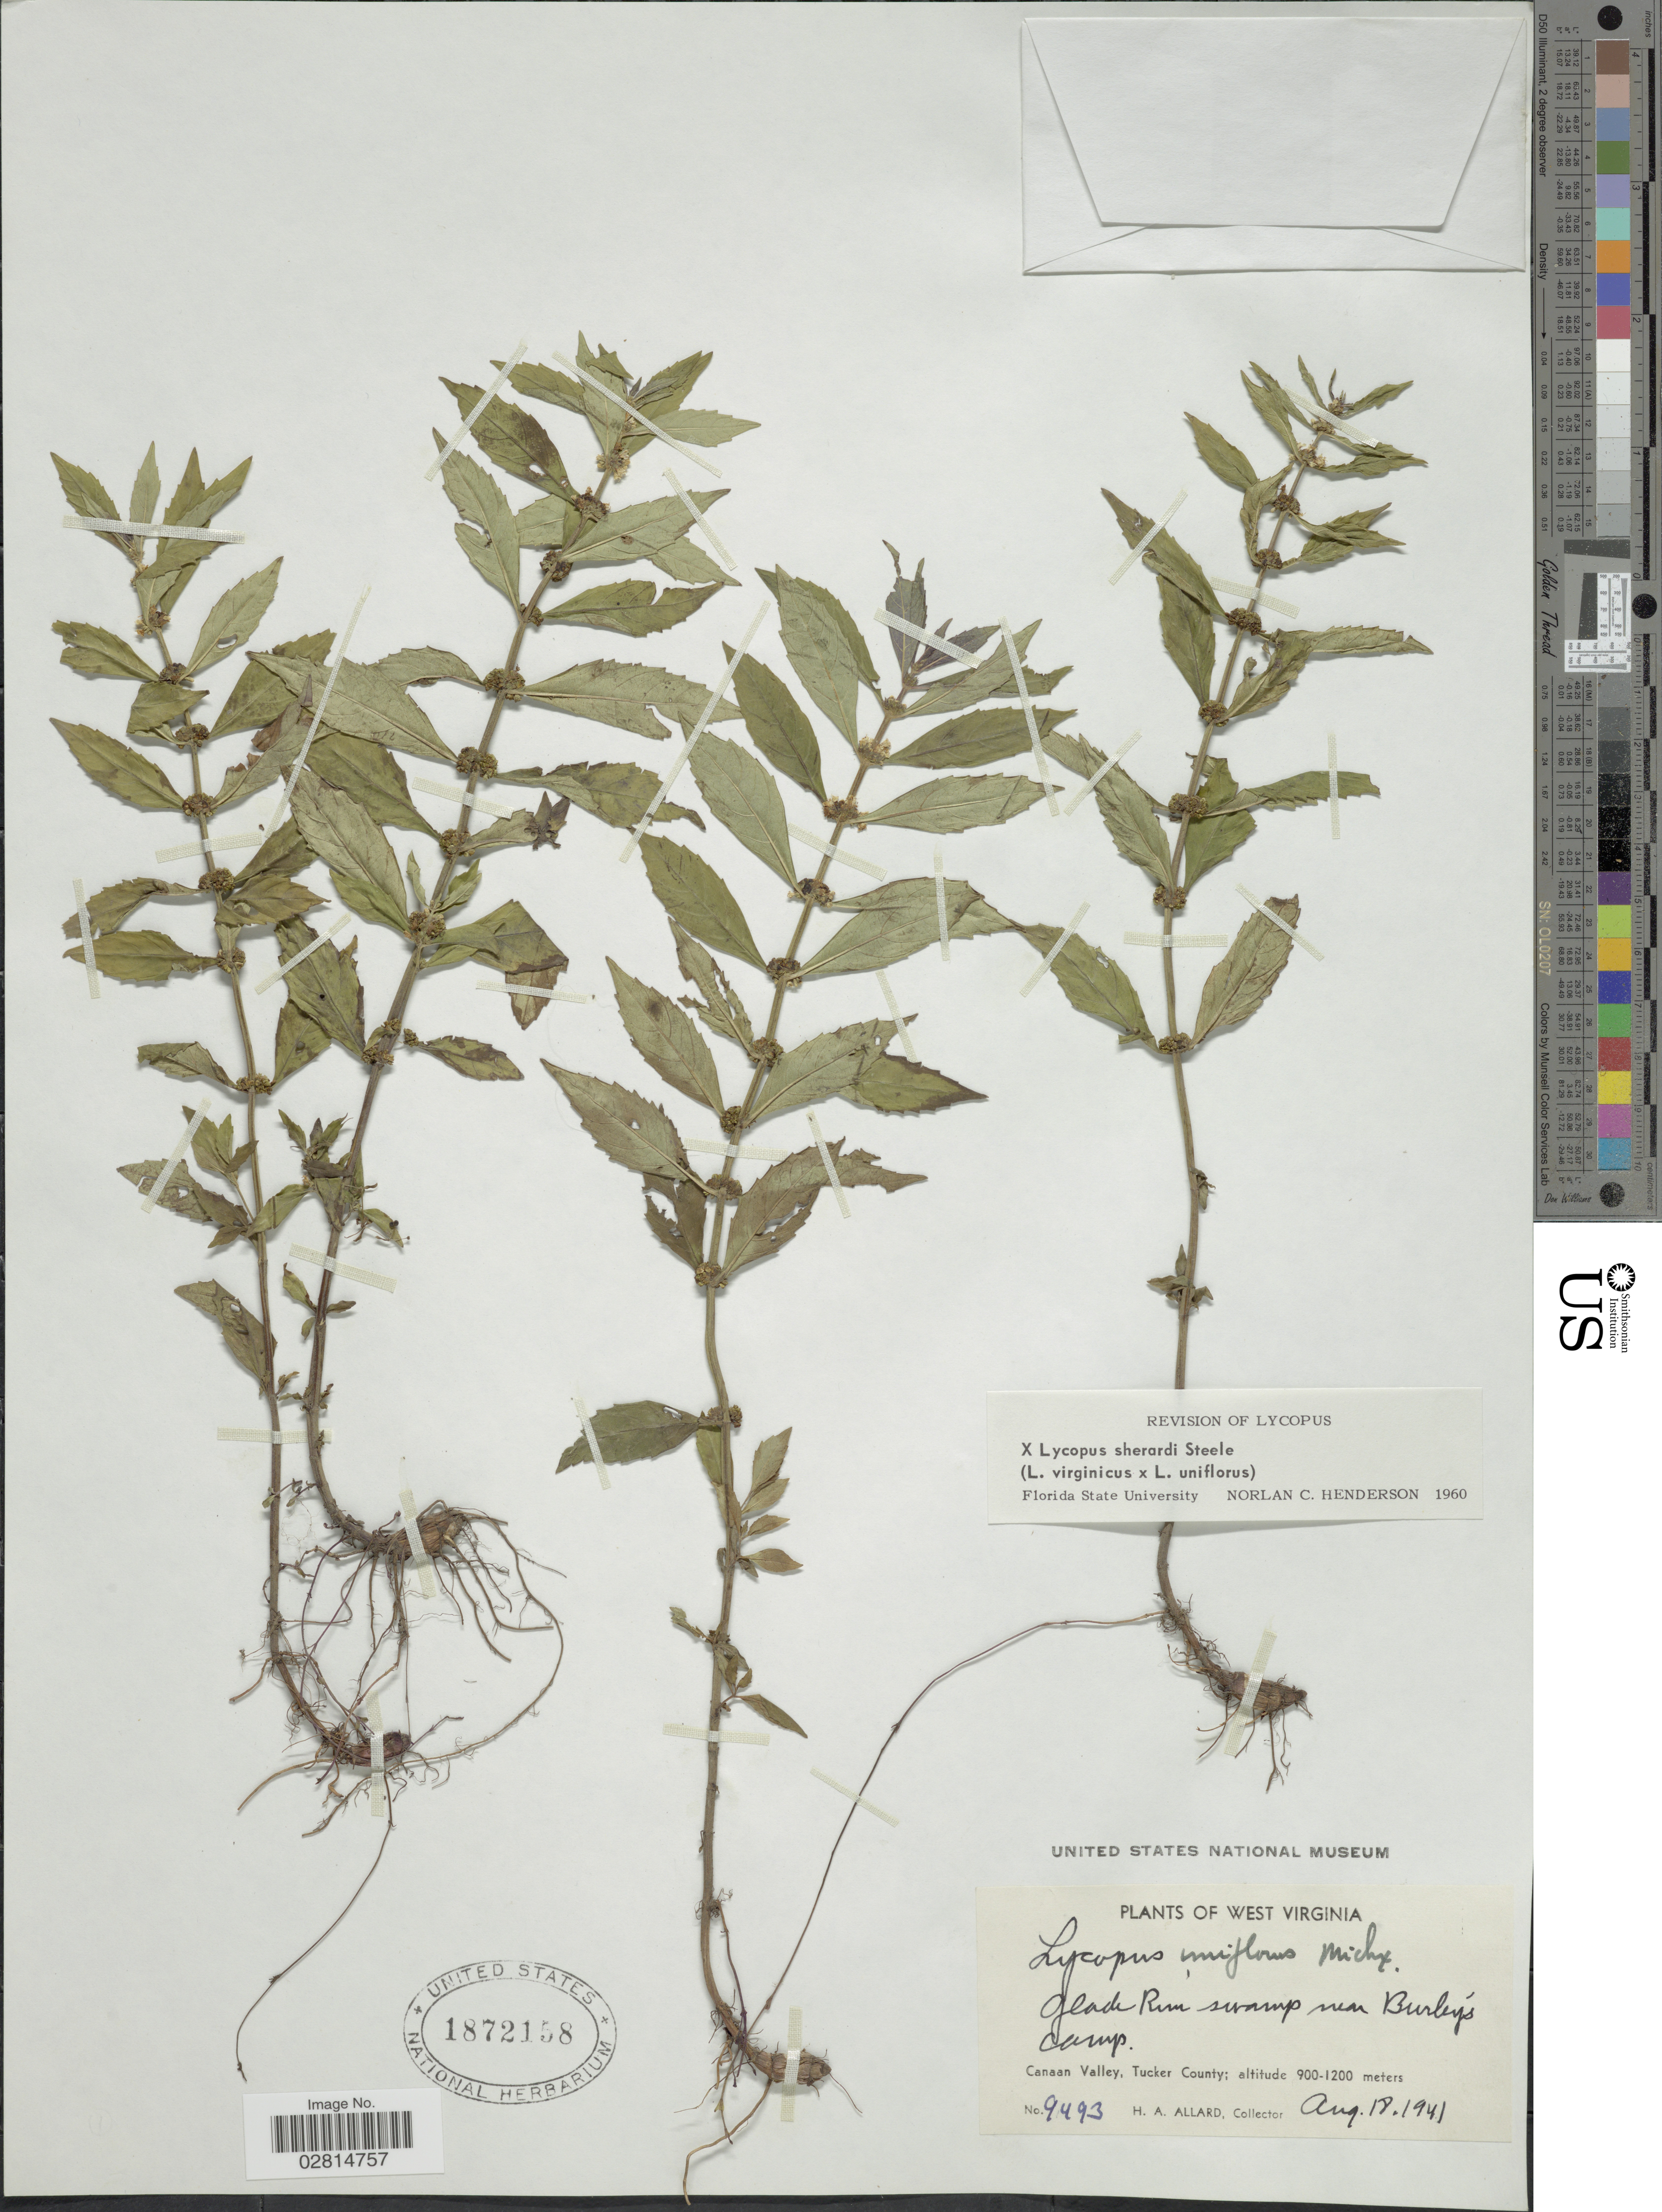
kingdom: Plantae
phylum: Tracheophyta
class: Magnoliopsida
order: Lamiales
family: Lamiaceae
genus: Lycopus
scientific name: Lycopus x sherardii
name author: E.S. Steele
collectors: H. A. Allard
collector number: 9493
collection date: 1941-08-18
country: United States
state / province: West Virginia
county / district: Tucker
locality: Glade Run swamp near Burley's camp. Canaan Valley, Tucker County.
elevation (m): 900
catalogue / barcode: US 1872158